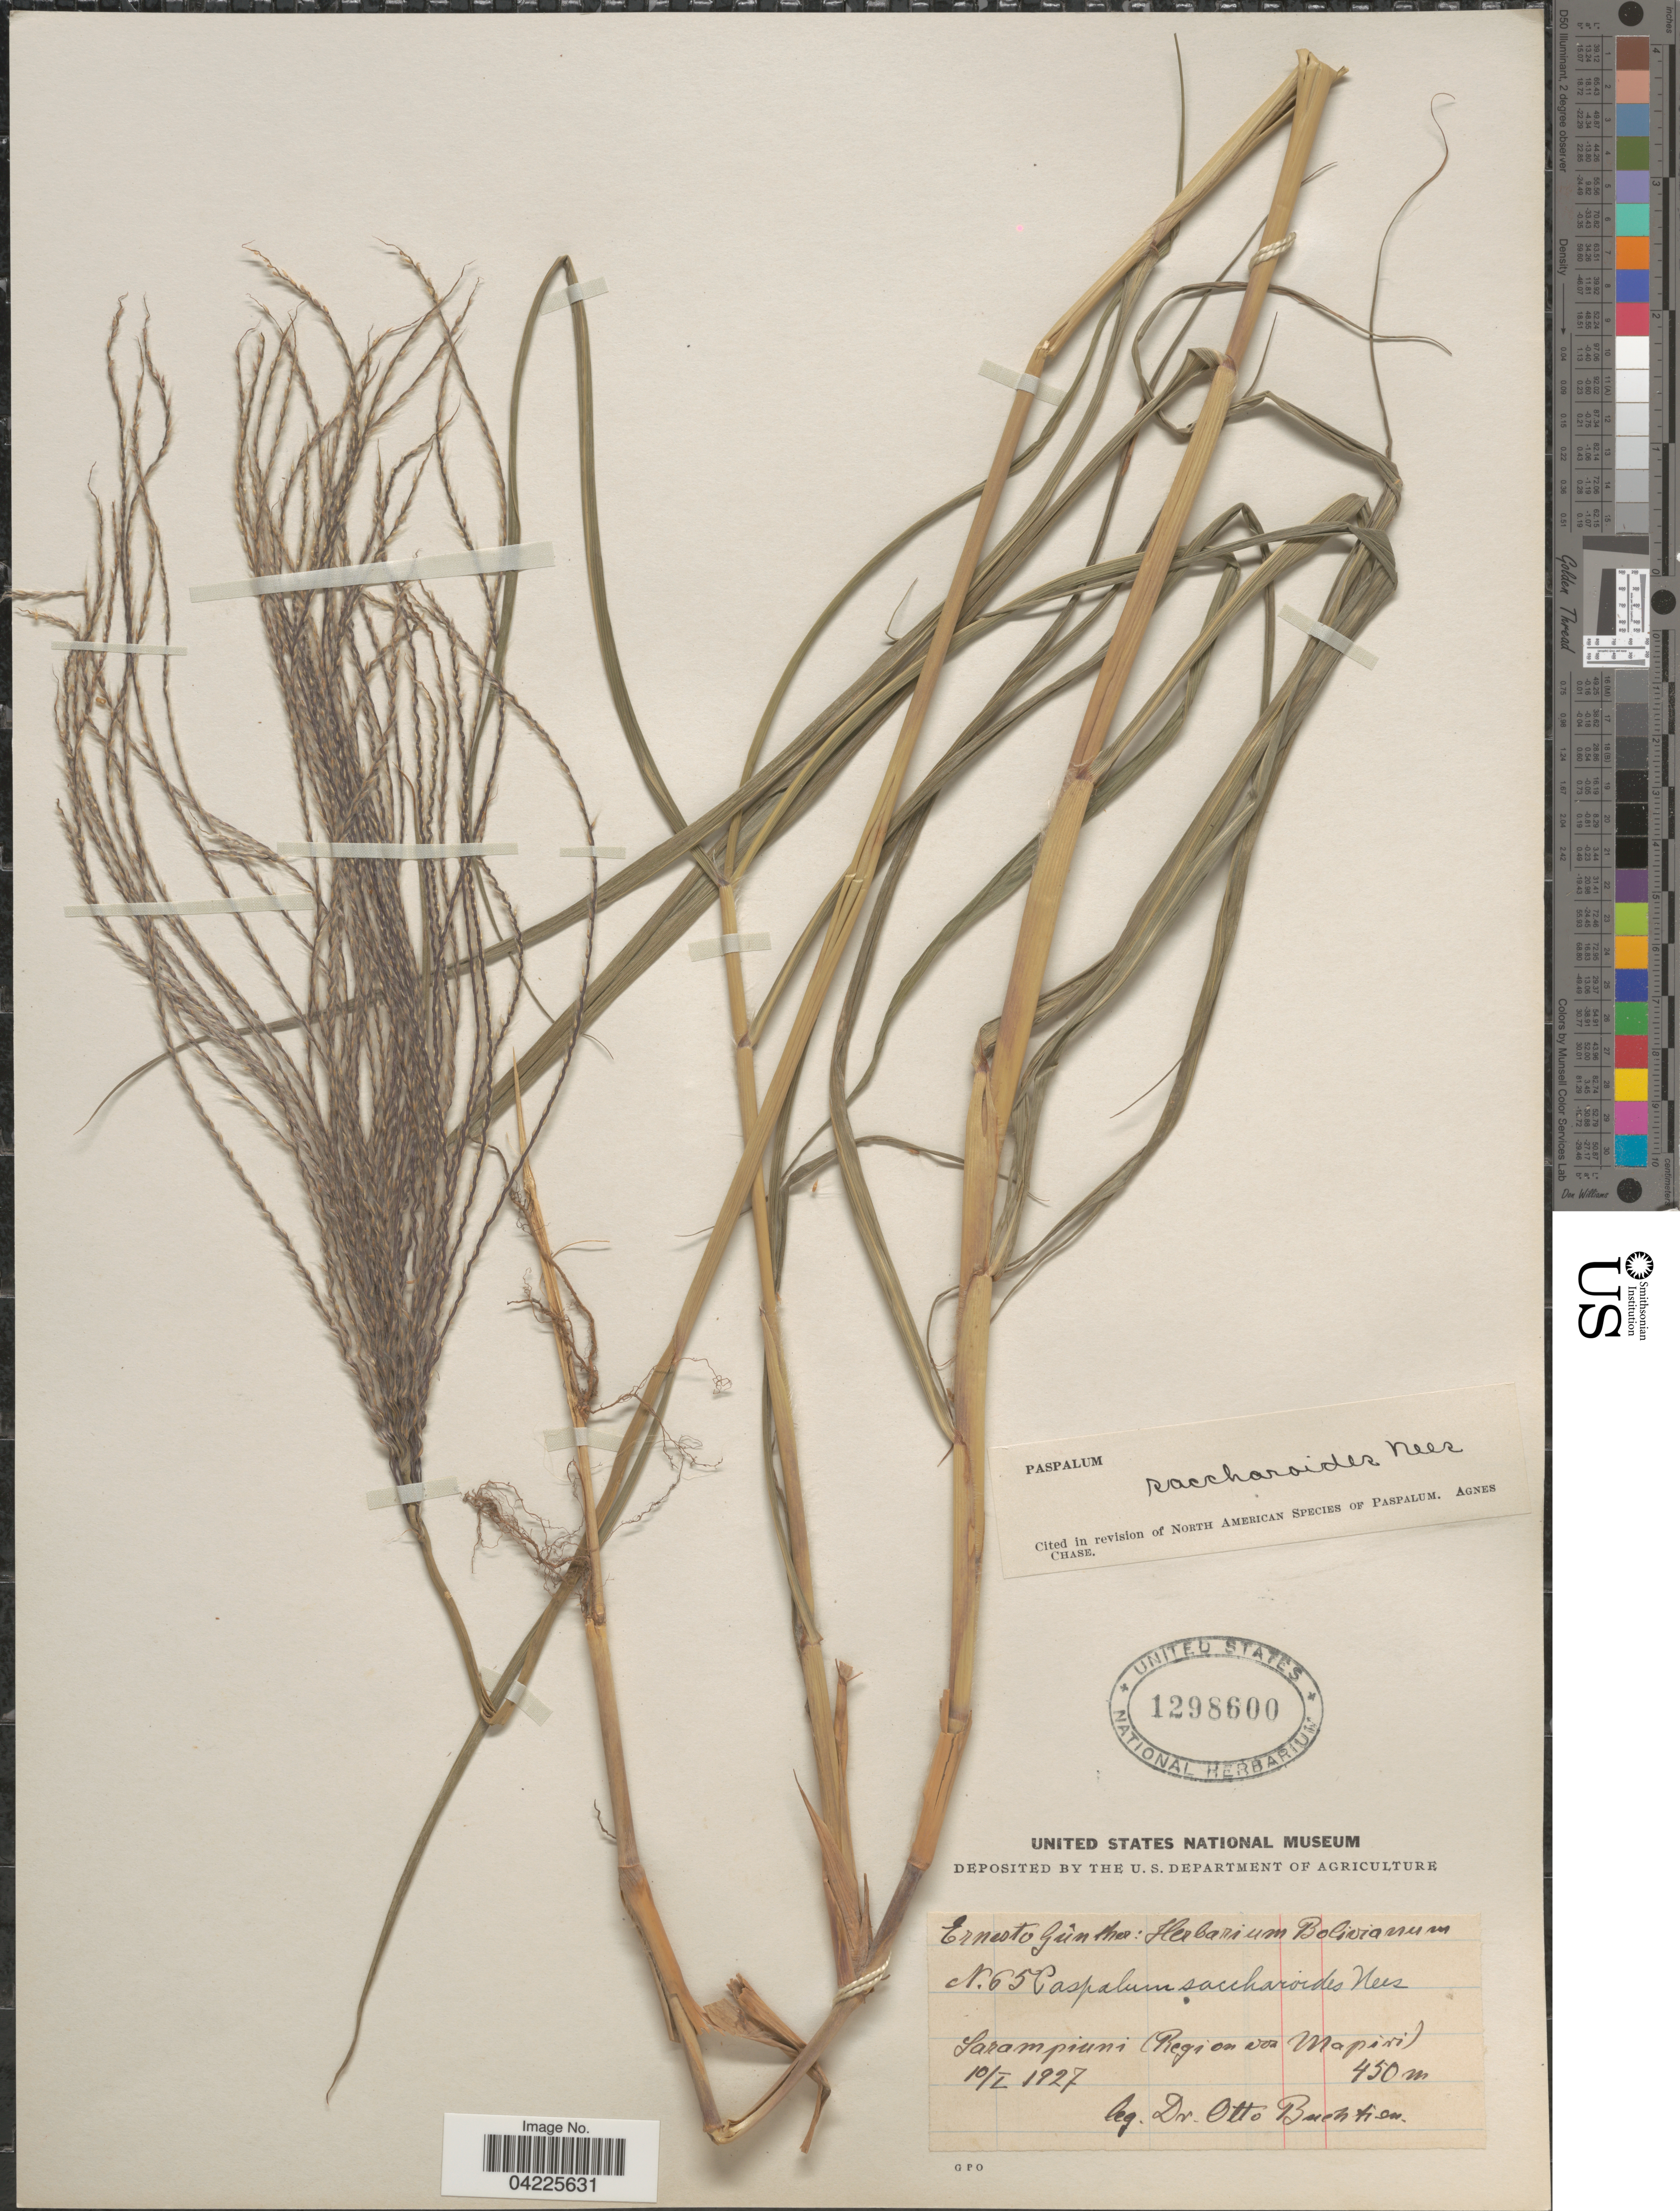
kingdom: Plantae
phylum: Tracheophyta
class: Liliopsida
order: Poales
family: Poaceae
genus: Paspalum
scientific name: Paspalum saccharoides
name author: Nees ex Trin.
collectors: O. Buchtien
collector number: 65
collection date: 1927-01-10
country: Bolivia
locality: Sarampiuni (Region von Mapiri).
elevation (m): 450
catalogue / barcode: US 1298600